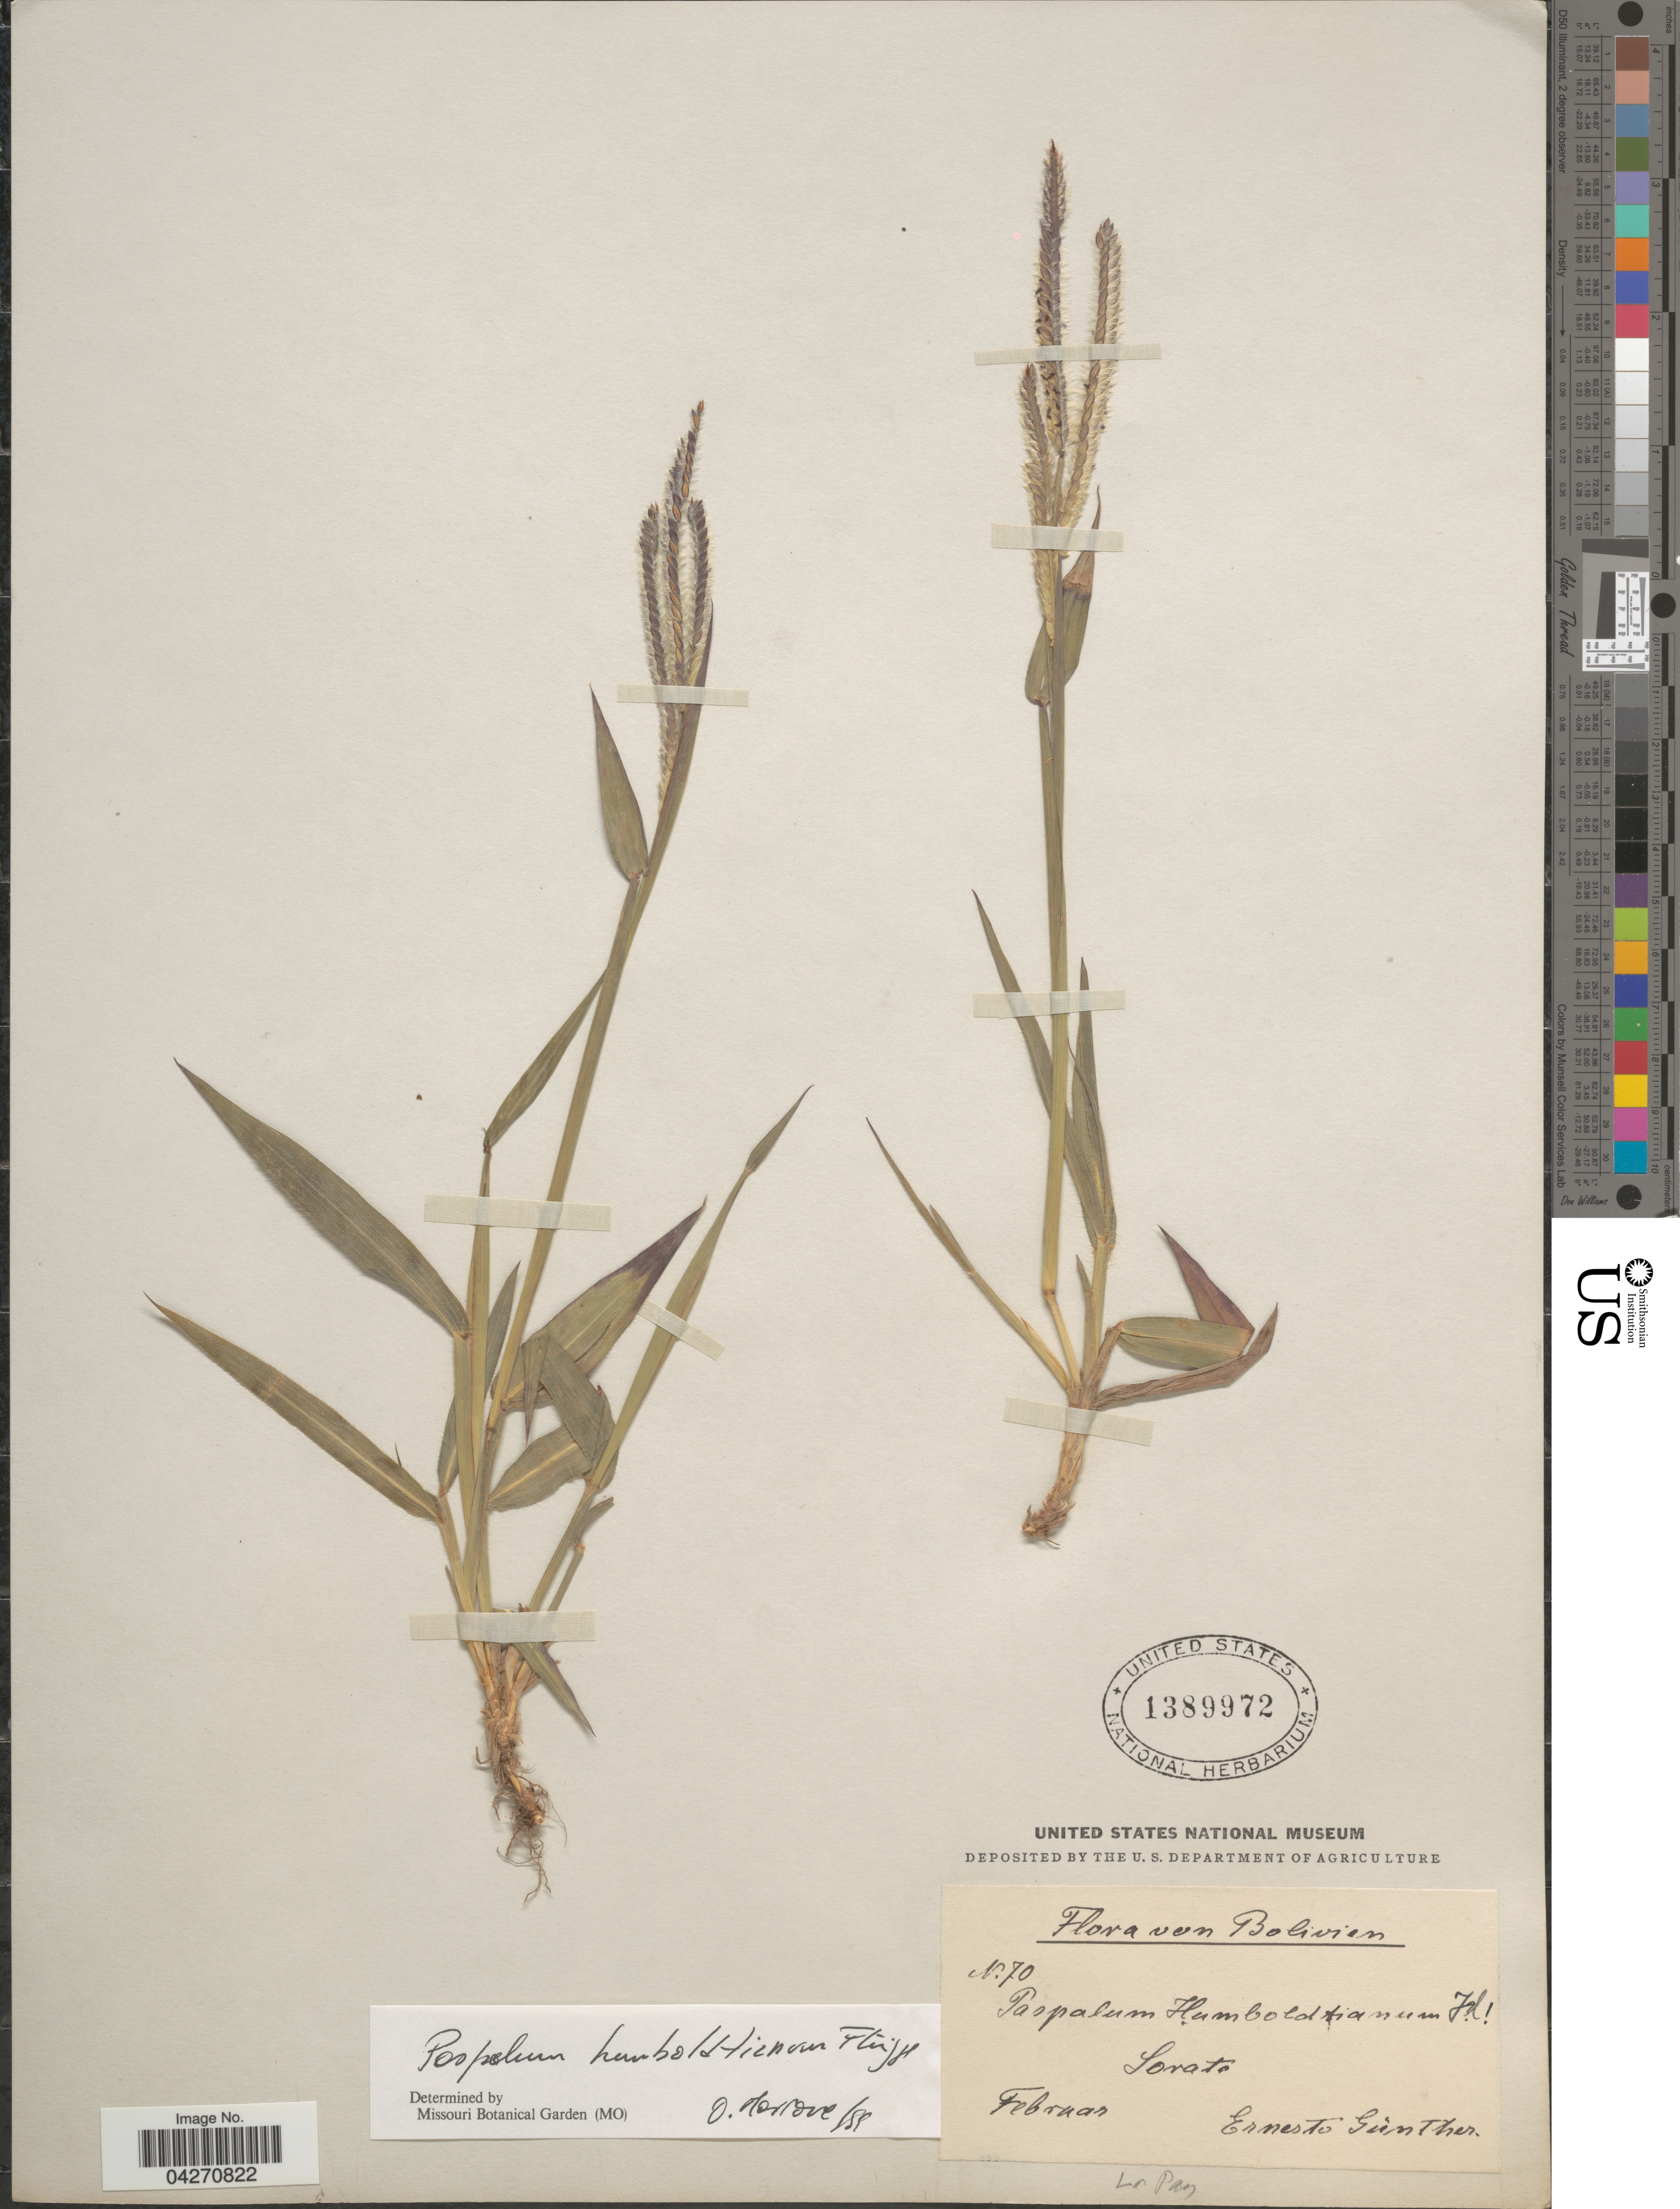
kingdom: Plantae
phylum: Tracheophyta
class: Liliopsida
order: Poales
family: Poaceae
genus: Paspalum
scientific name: Paspalum humboldtianum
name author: Flüggé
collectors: E. Gunther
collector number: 70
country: Bolivia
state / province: La Paz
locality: Sorata.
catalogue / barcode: US 1389972